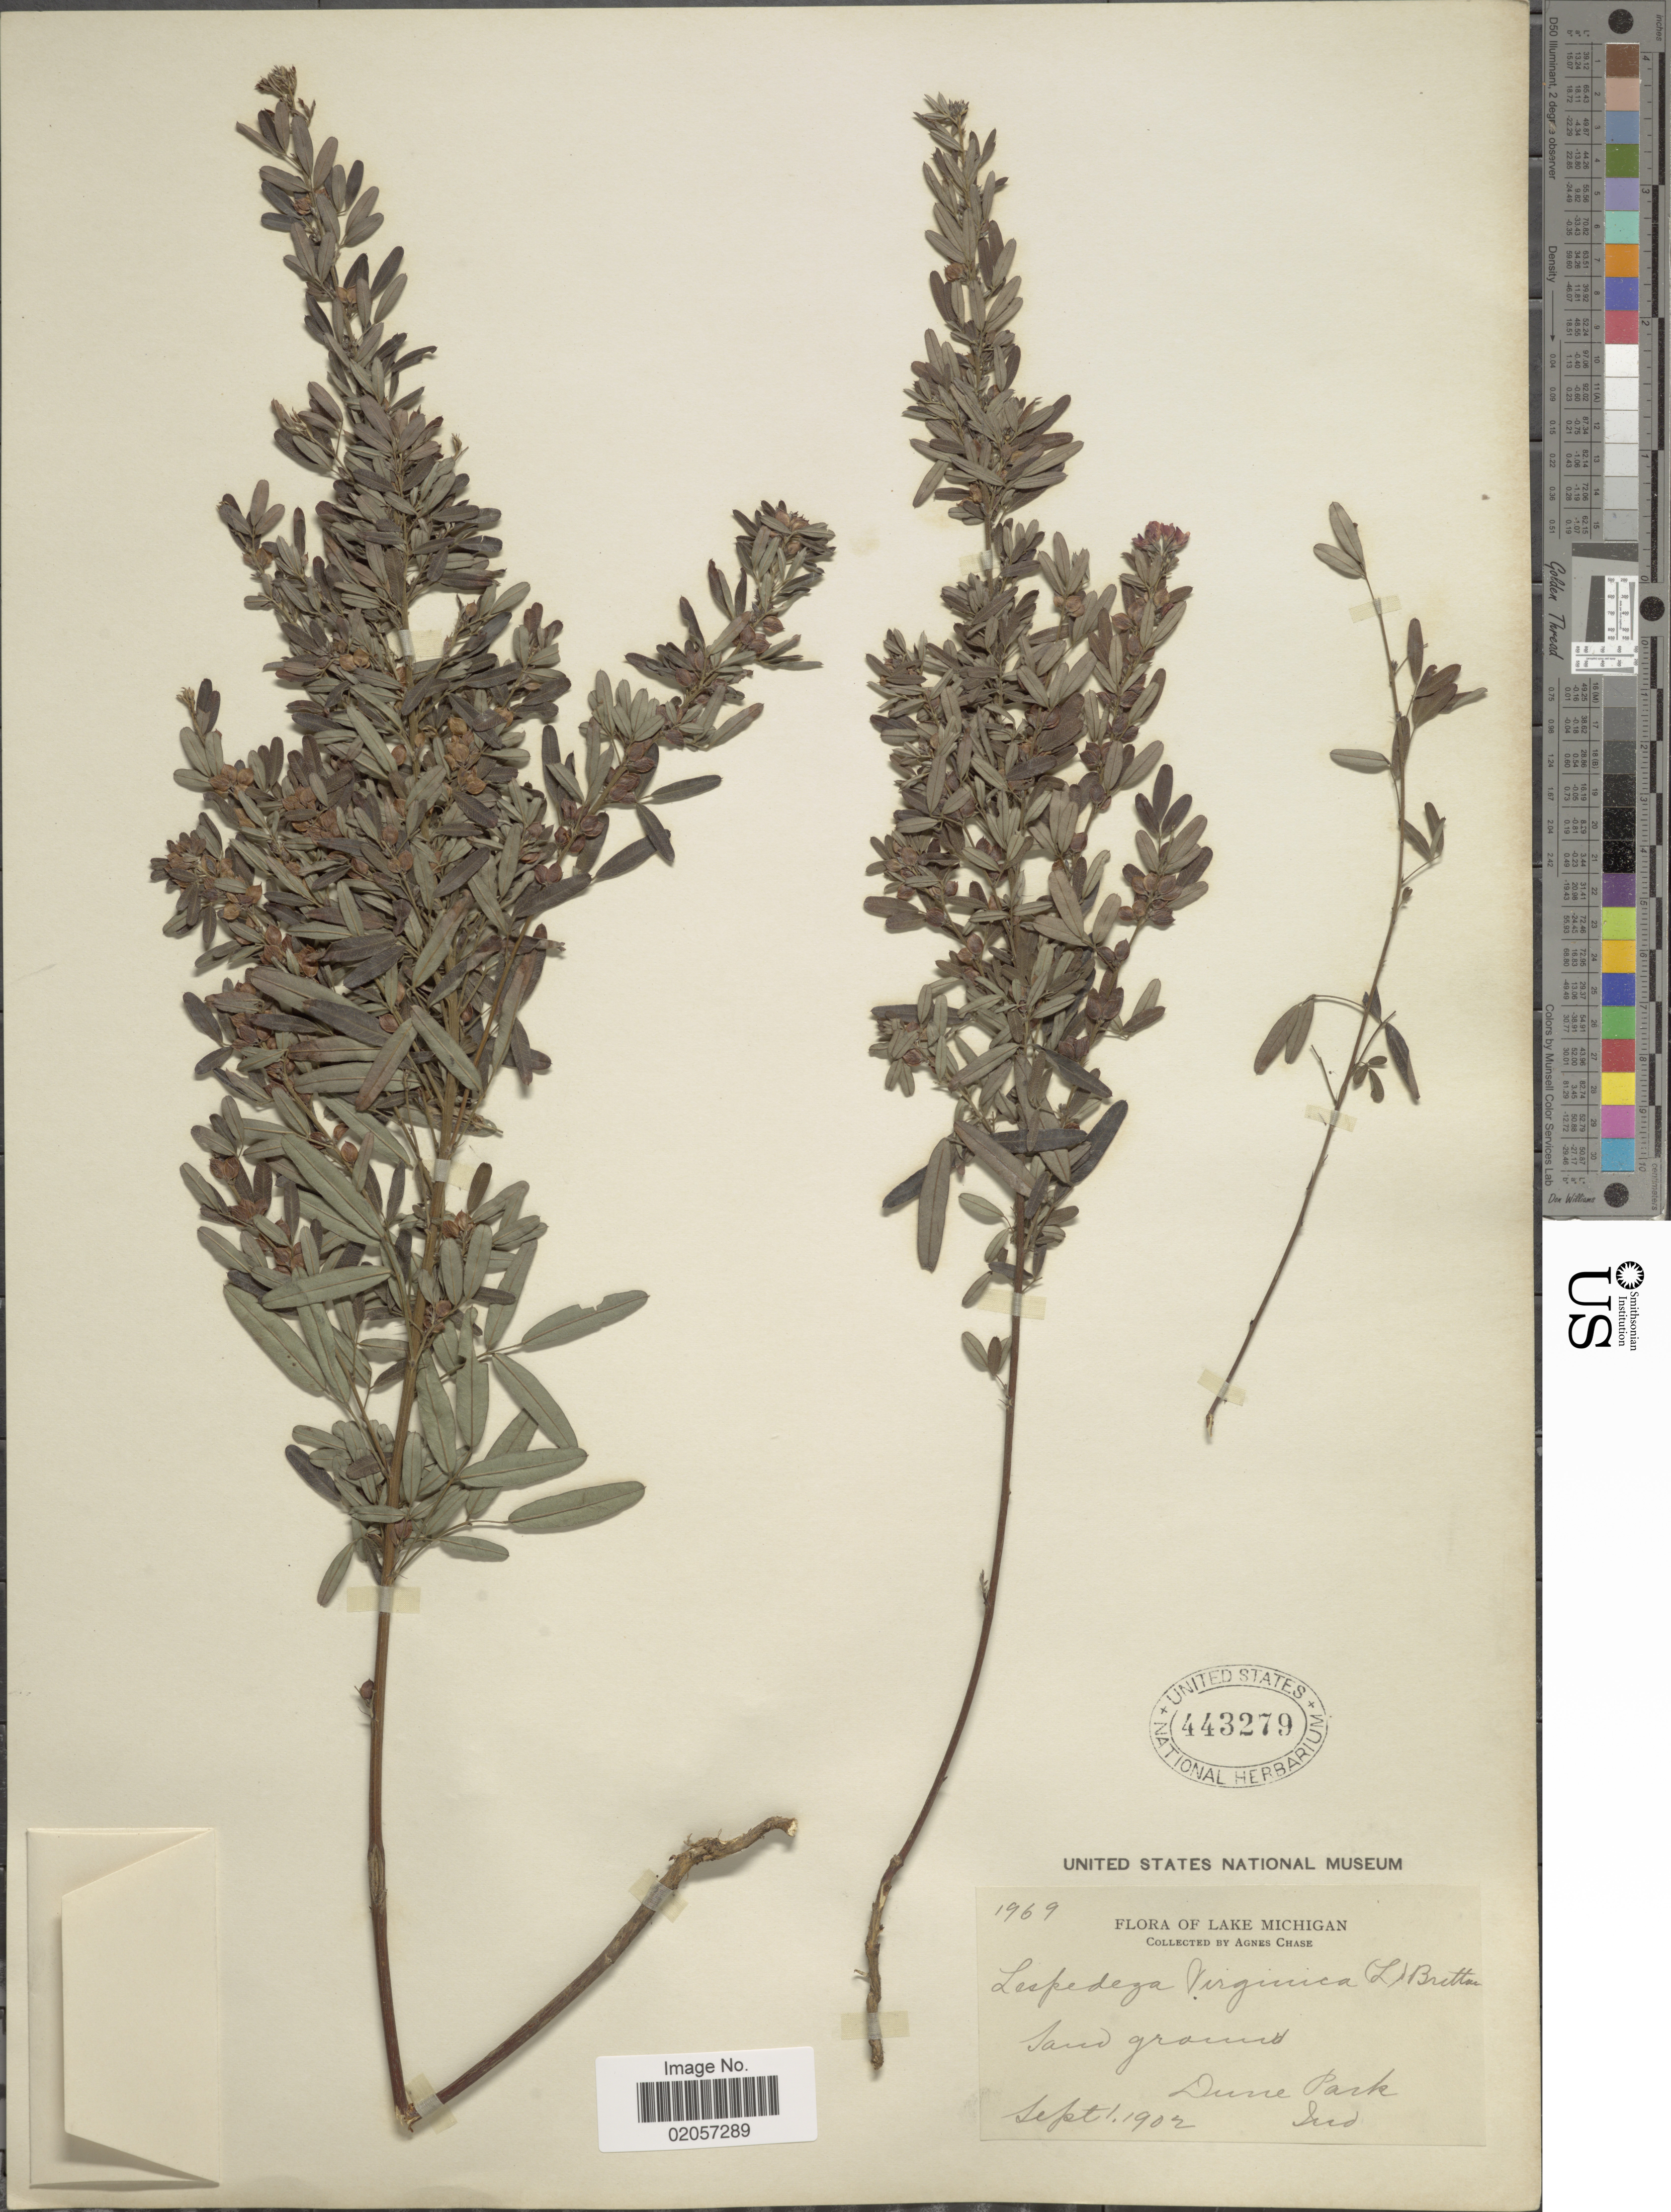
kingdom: Plantae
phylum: Tracheophyta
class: Magnoliopsida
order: Fabales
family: Fabaceae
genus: Lespedeza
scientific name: Lespedeza virginica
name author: (L.) Britton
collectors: A. Chase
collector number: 1969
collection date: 1902-09-01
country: United States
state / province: Indiana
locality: Flora of Lake Michigan, Sand ground, Dune Park. Ind.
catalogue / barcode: US 443279